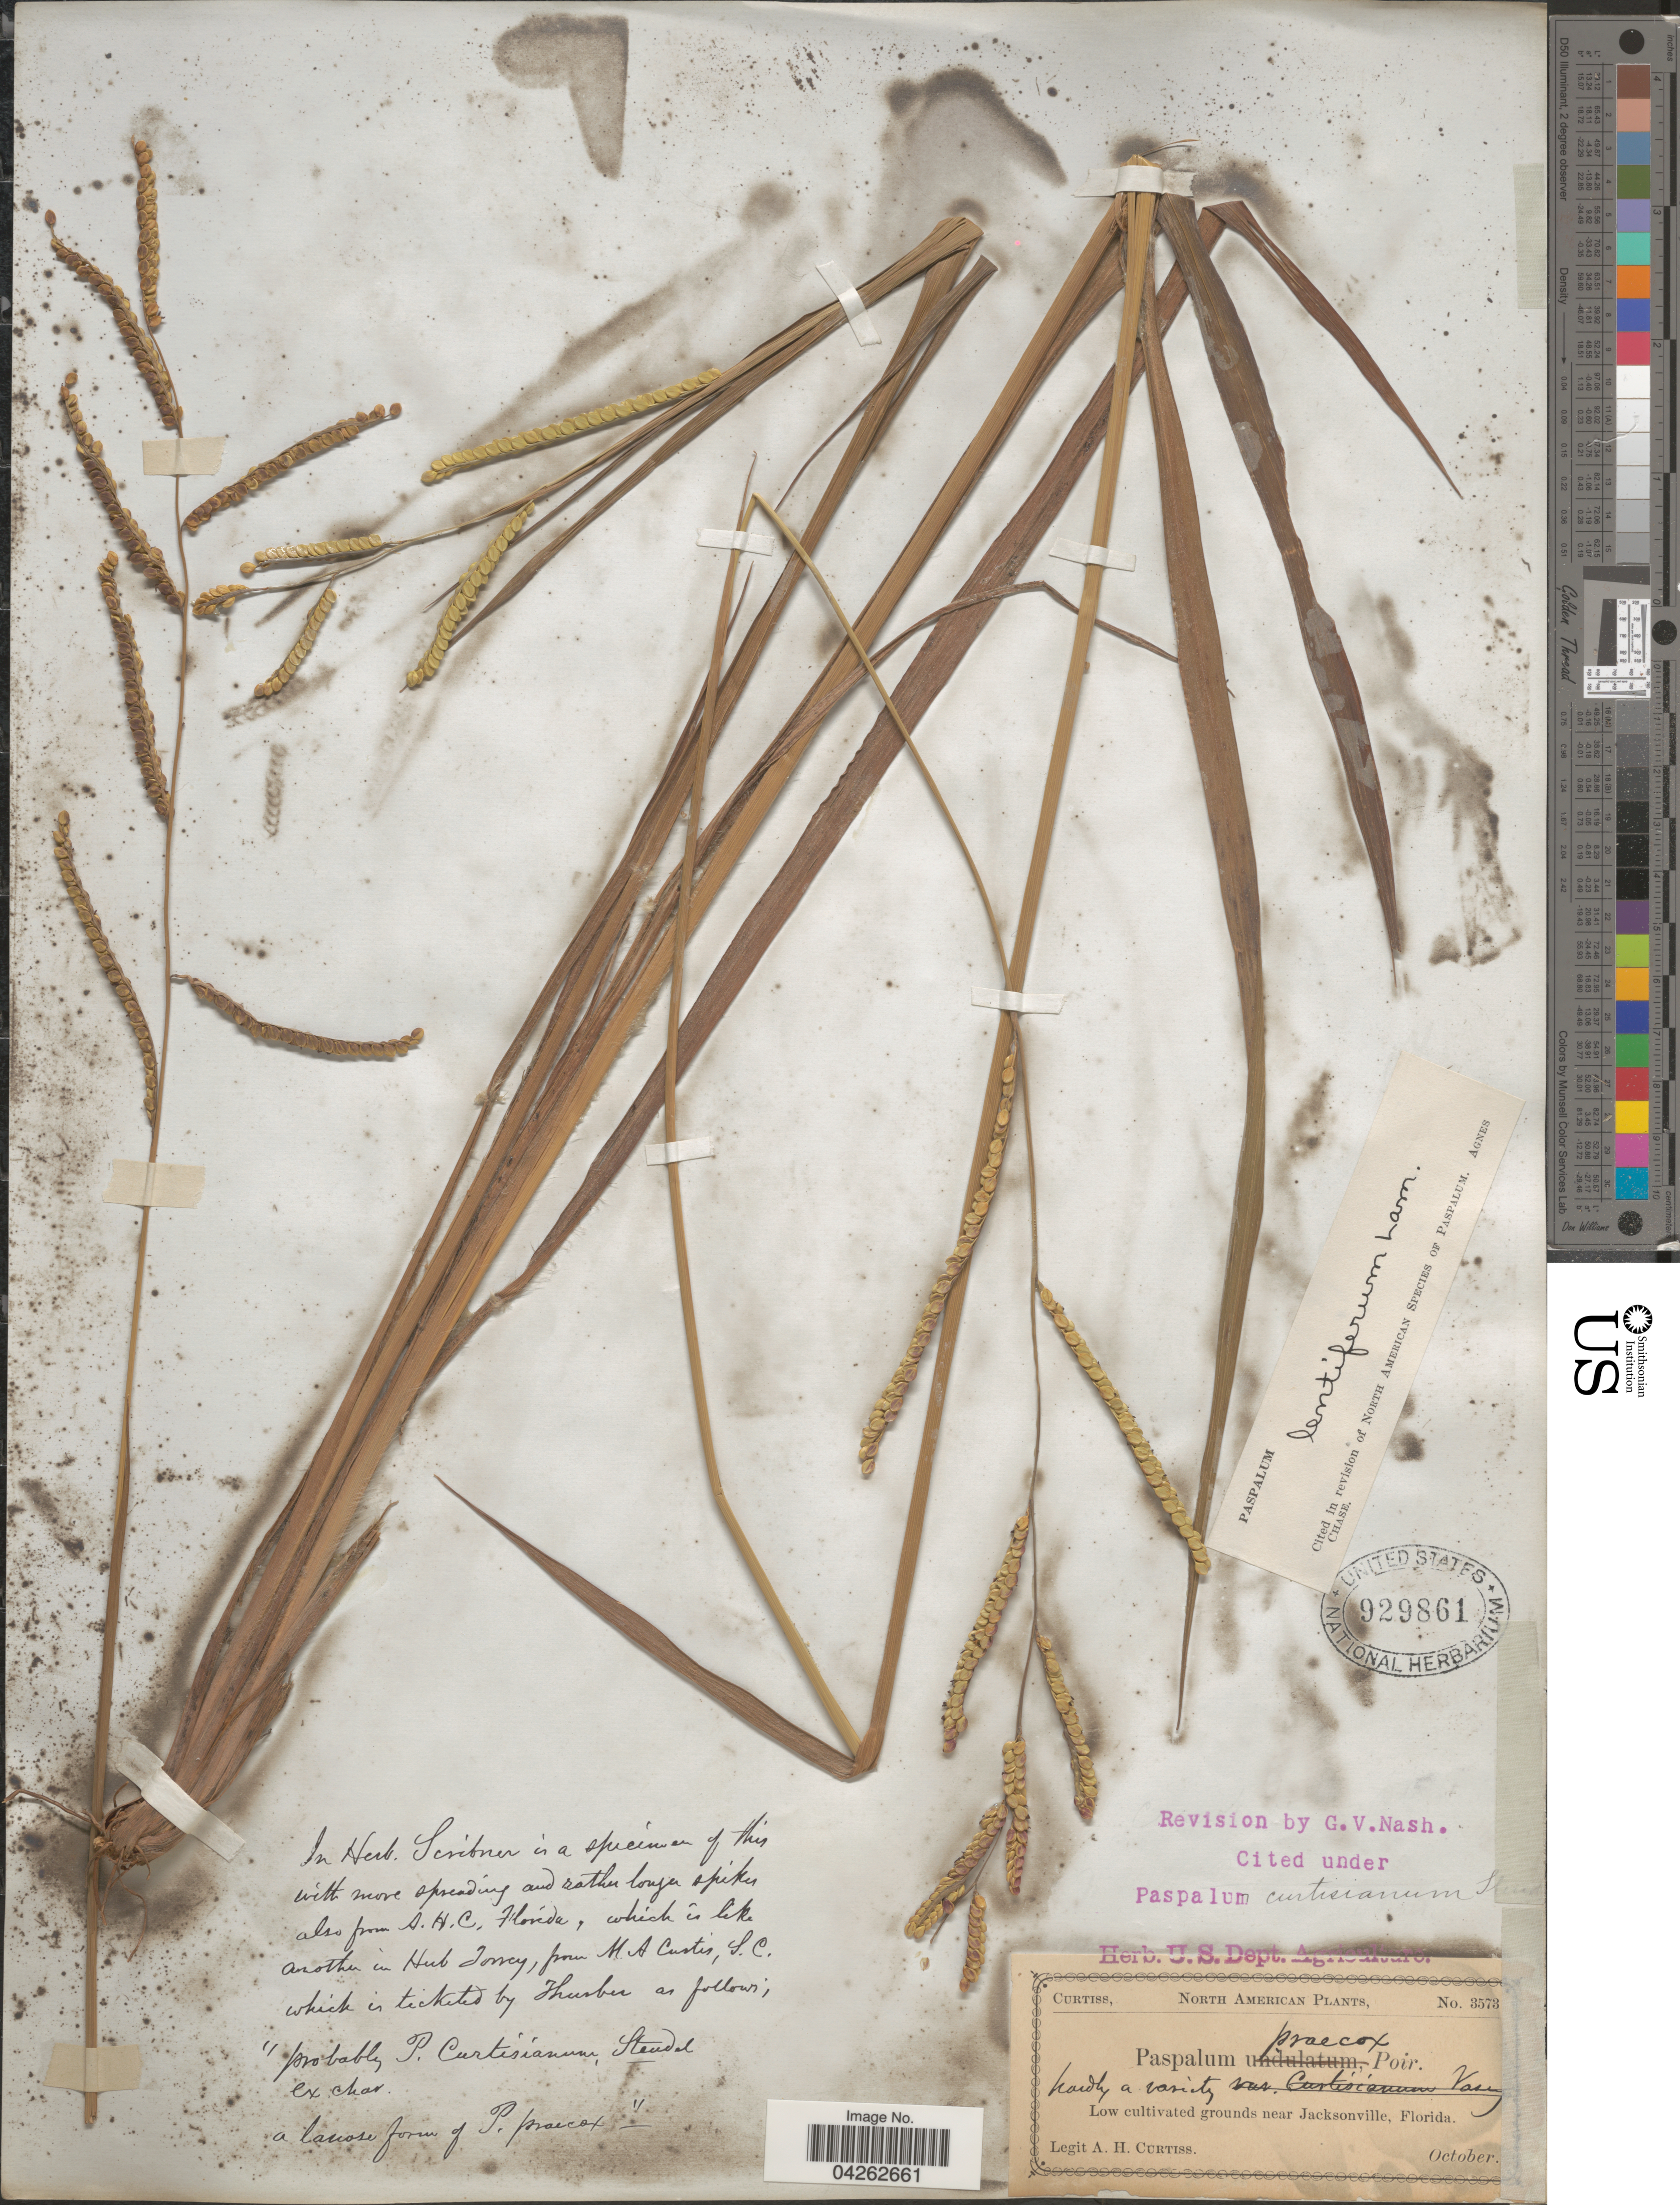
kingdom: Plantae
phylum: Tracheophyta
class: Liliopsida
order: Poales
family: Poaceae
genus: Paspalum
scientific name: Paspalum lentiferum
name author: Lam.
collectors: A. H. Curtiss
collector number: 3573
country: United States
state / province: Florida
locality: Low cultivated grounds near Jacksonville.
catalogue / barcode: US 929861